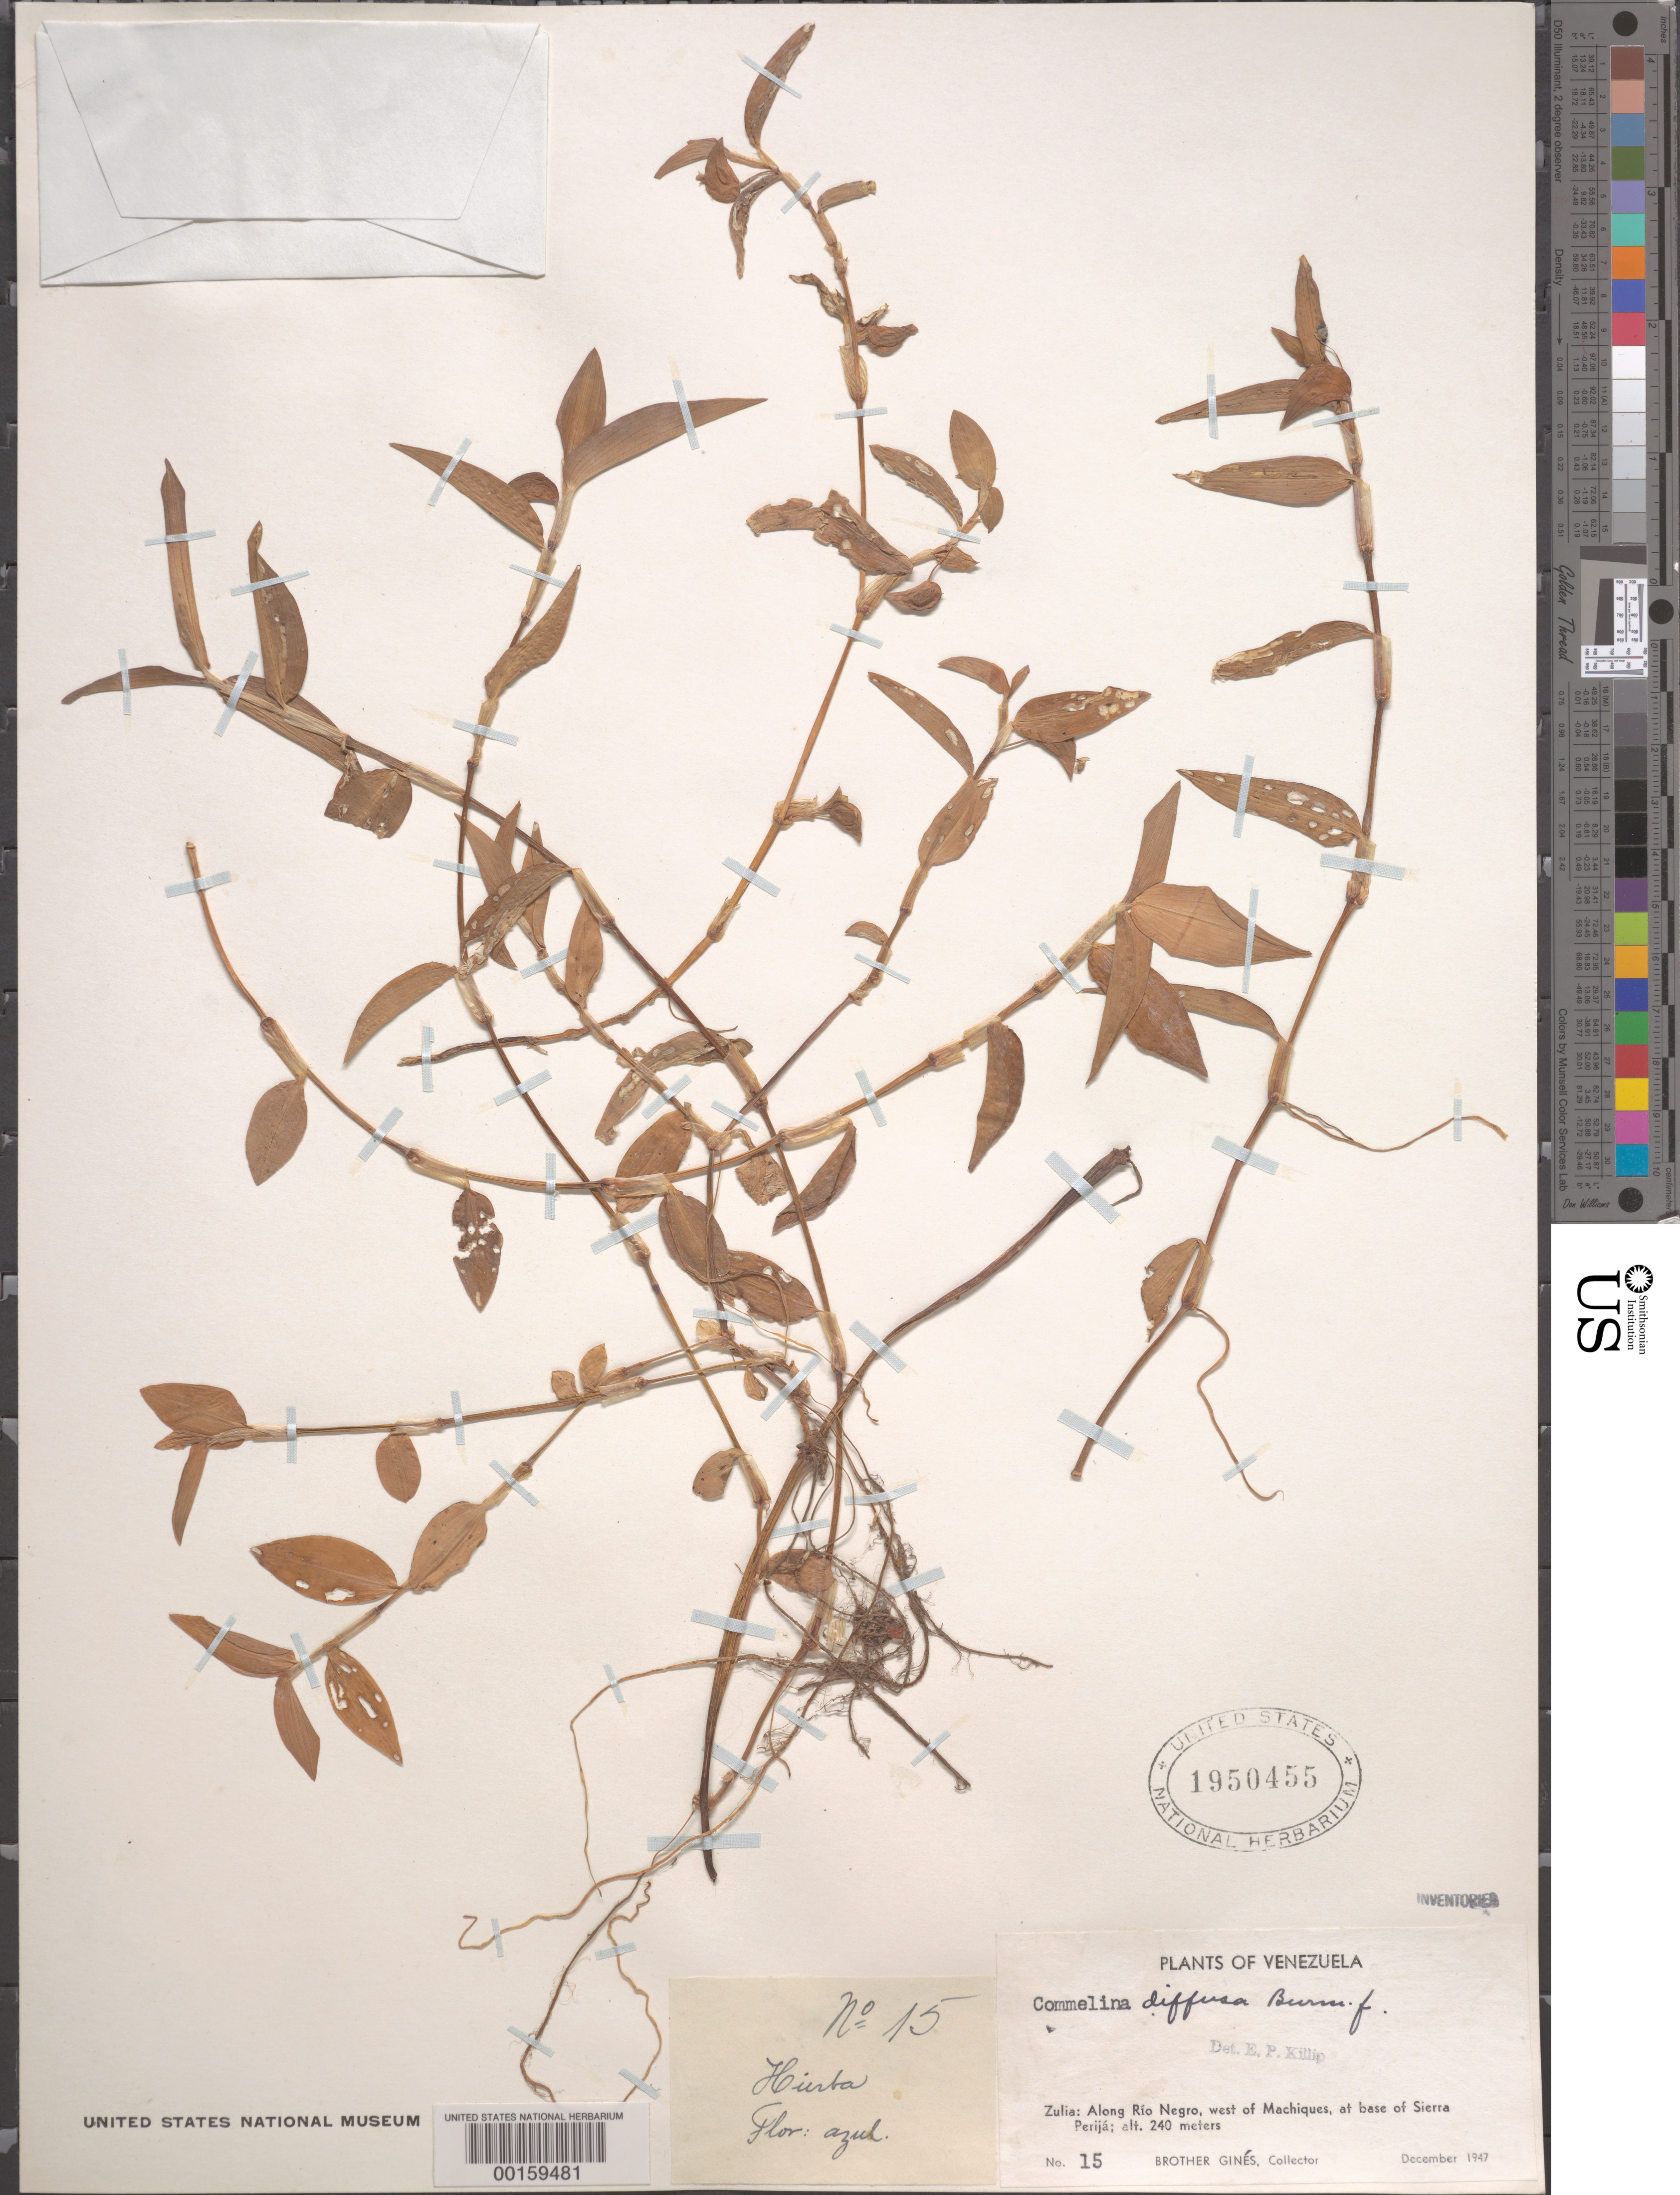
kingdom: Plantae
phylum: Tracheophyta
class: Liliopsida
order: Commelinales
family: Commelinaceae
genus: Commelina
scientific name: Commelina diffusa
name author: Burm. f.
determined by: Killip, Ellsworth P.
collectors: Bro. Gines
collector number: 15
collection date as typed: Dec 1947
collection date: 1947-12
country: Venezuela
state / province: Zulia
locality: Base of sierra perija-along rio negro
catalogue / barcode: US 1950455